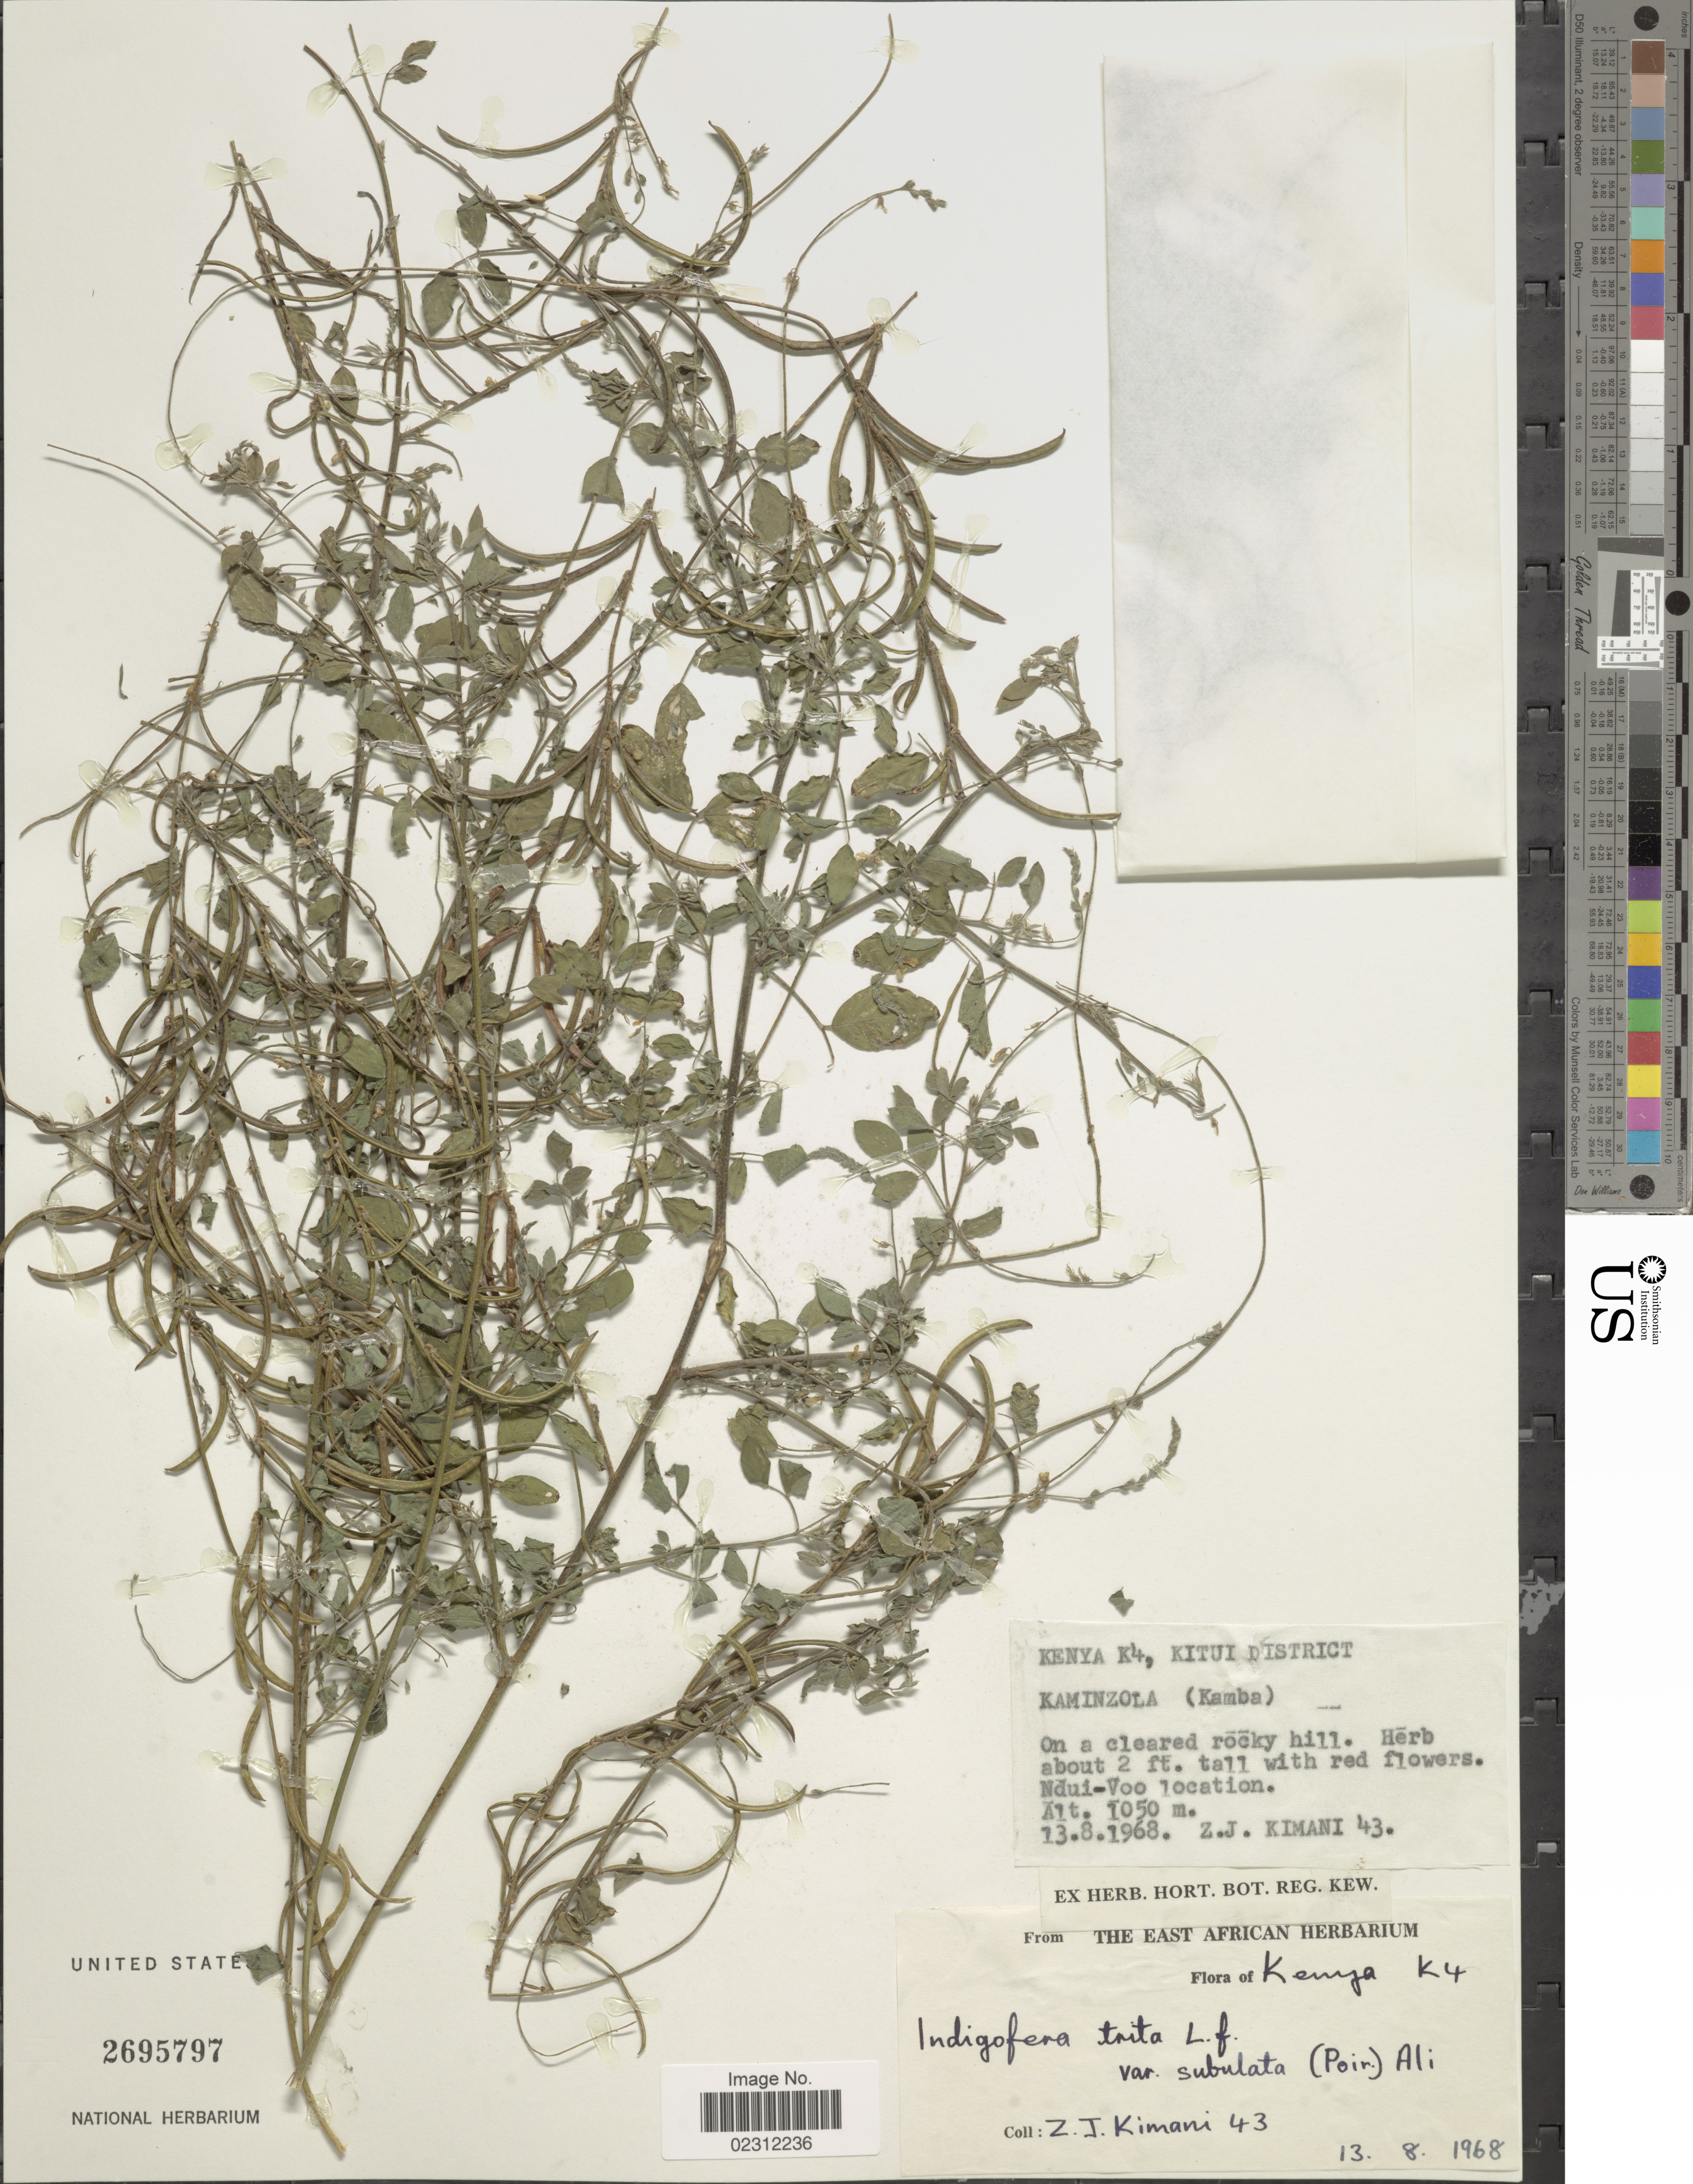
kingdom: Plantae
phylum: Tracheophyta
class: Magnoliopsida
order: Fabales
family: Fabaceae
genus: Indigofera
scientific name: Indigofera tristis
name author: E. Mey.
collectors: Z. Kimani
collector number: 43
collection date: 1968-08-13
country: Kenya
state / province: Kitui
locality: Kitui District, Ndui-Voo location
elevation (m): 1050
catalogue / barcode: US 2695797